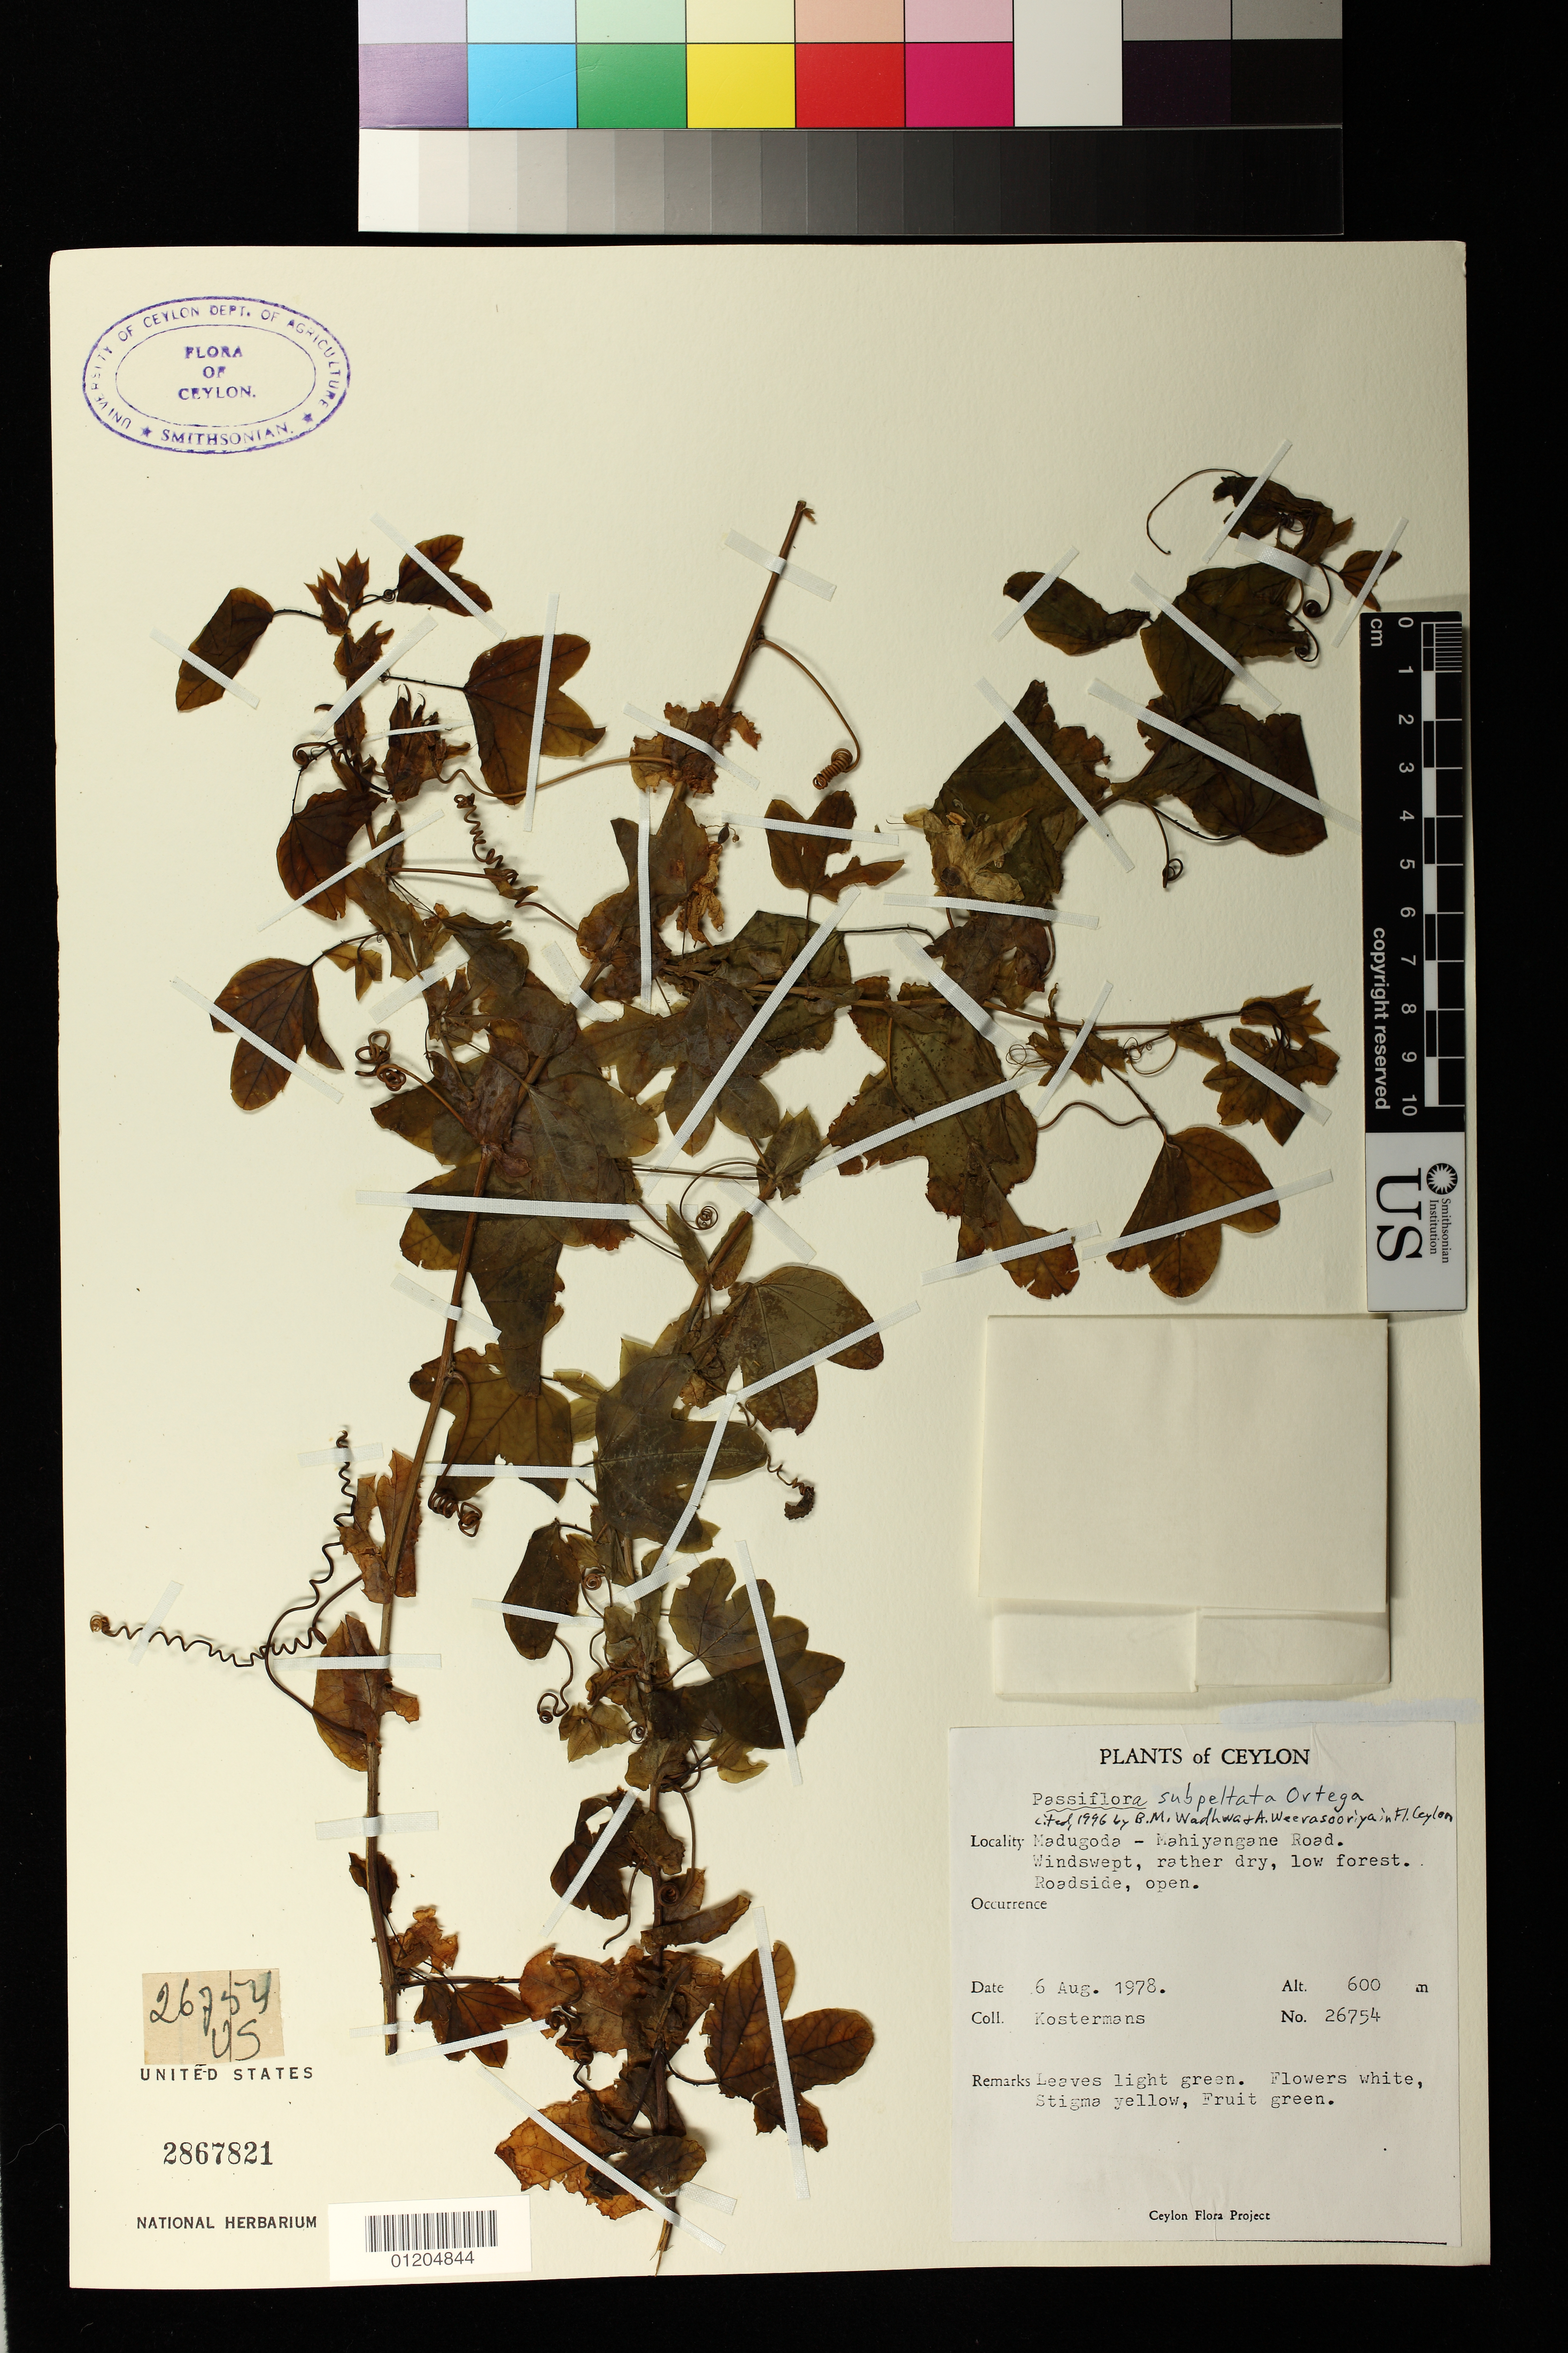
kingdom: Plantae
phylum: Tracheophyta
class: Magnoliopsida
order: Malpighiales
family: Passifloraceae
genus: Passiflora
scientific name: Passiflora subpeltata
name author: Ortega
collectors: Kostermans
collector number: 26754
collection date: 1978-08-06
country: Sri Lanka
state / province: Central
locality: Madugoda - Mahiyangane Road. Roadside.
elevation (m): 600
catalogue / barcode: US 2867821